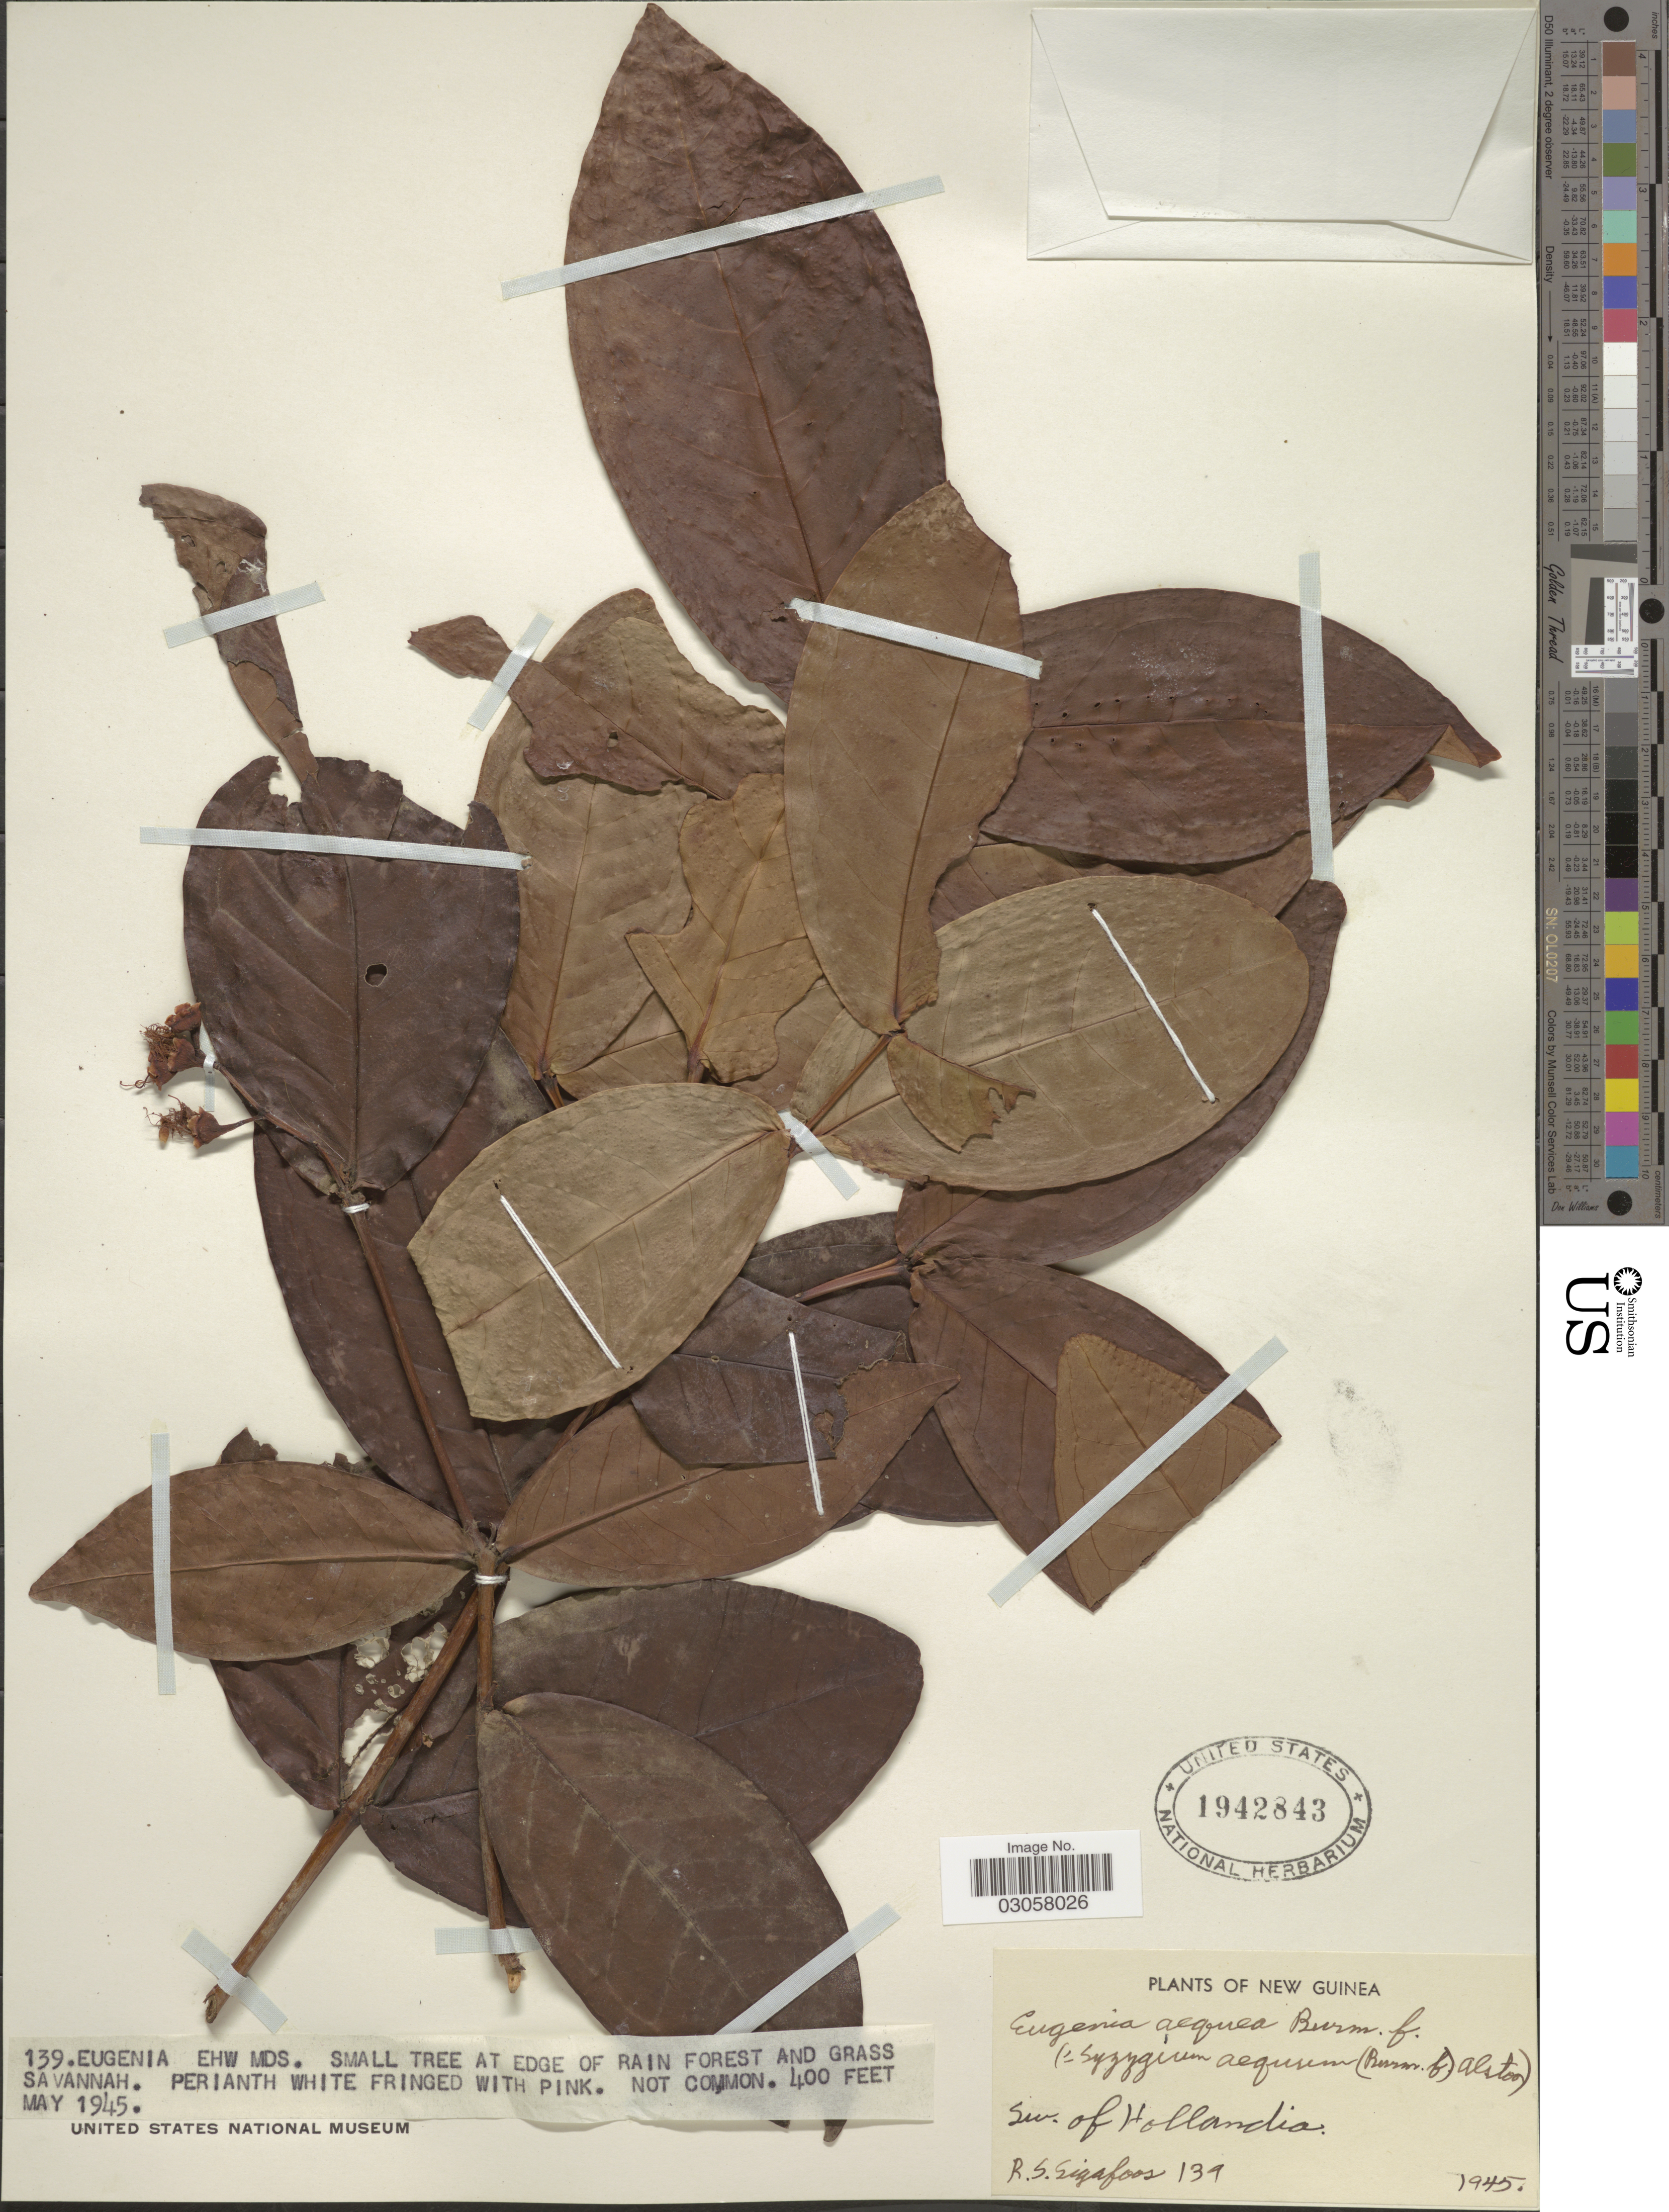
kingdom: Plantae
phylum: Tracheophyta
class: Magnoliopsida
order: Myrtales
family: Myrtaceae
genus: Syzygium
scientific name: Syzygium aqueum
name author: (Burm. f.) Altson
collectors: R. Sigafoos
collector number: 139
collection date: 1945-05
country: Indonesia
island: New Guinea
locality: New Guinea. SW. of Hollandia.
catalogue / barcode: US 1942843